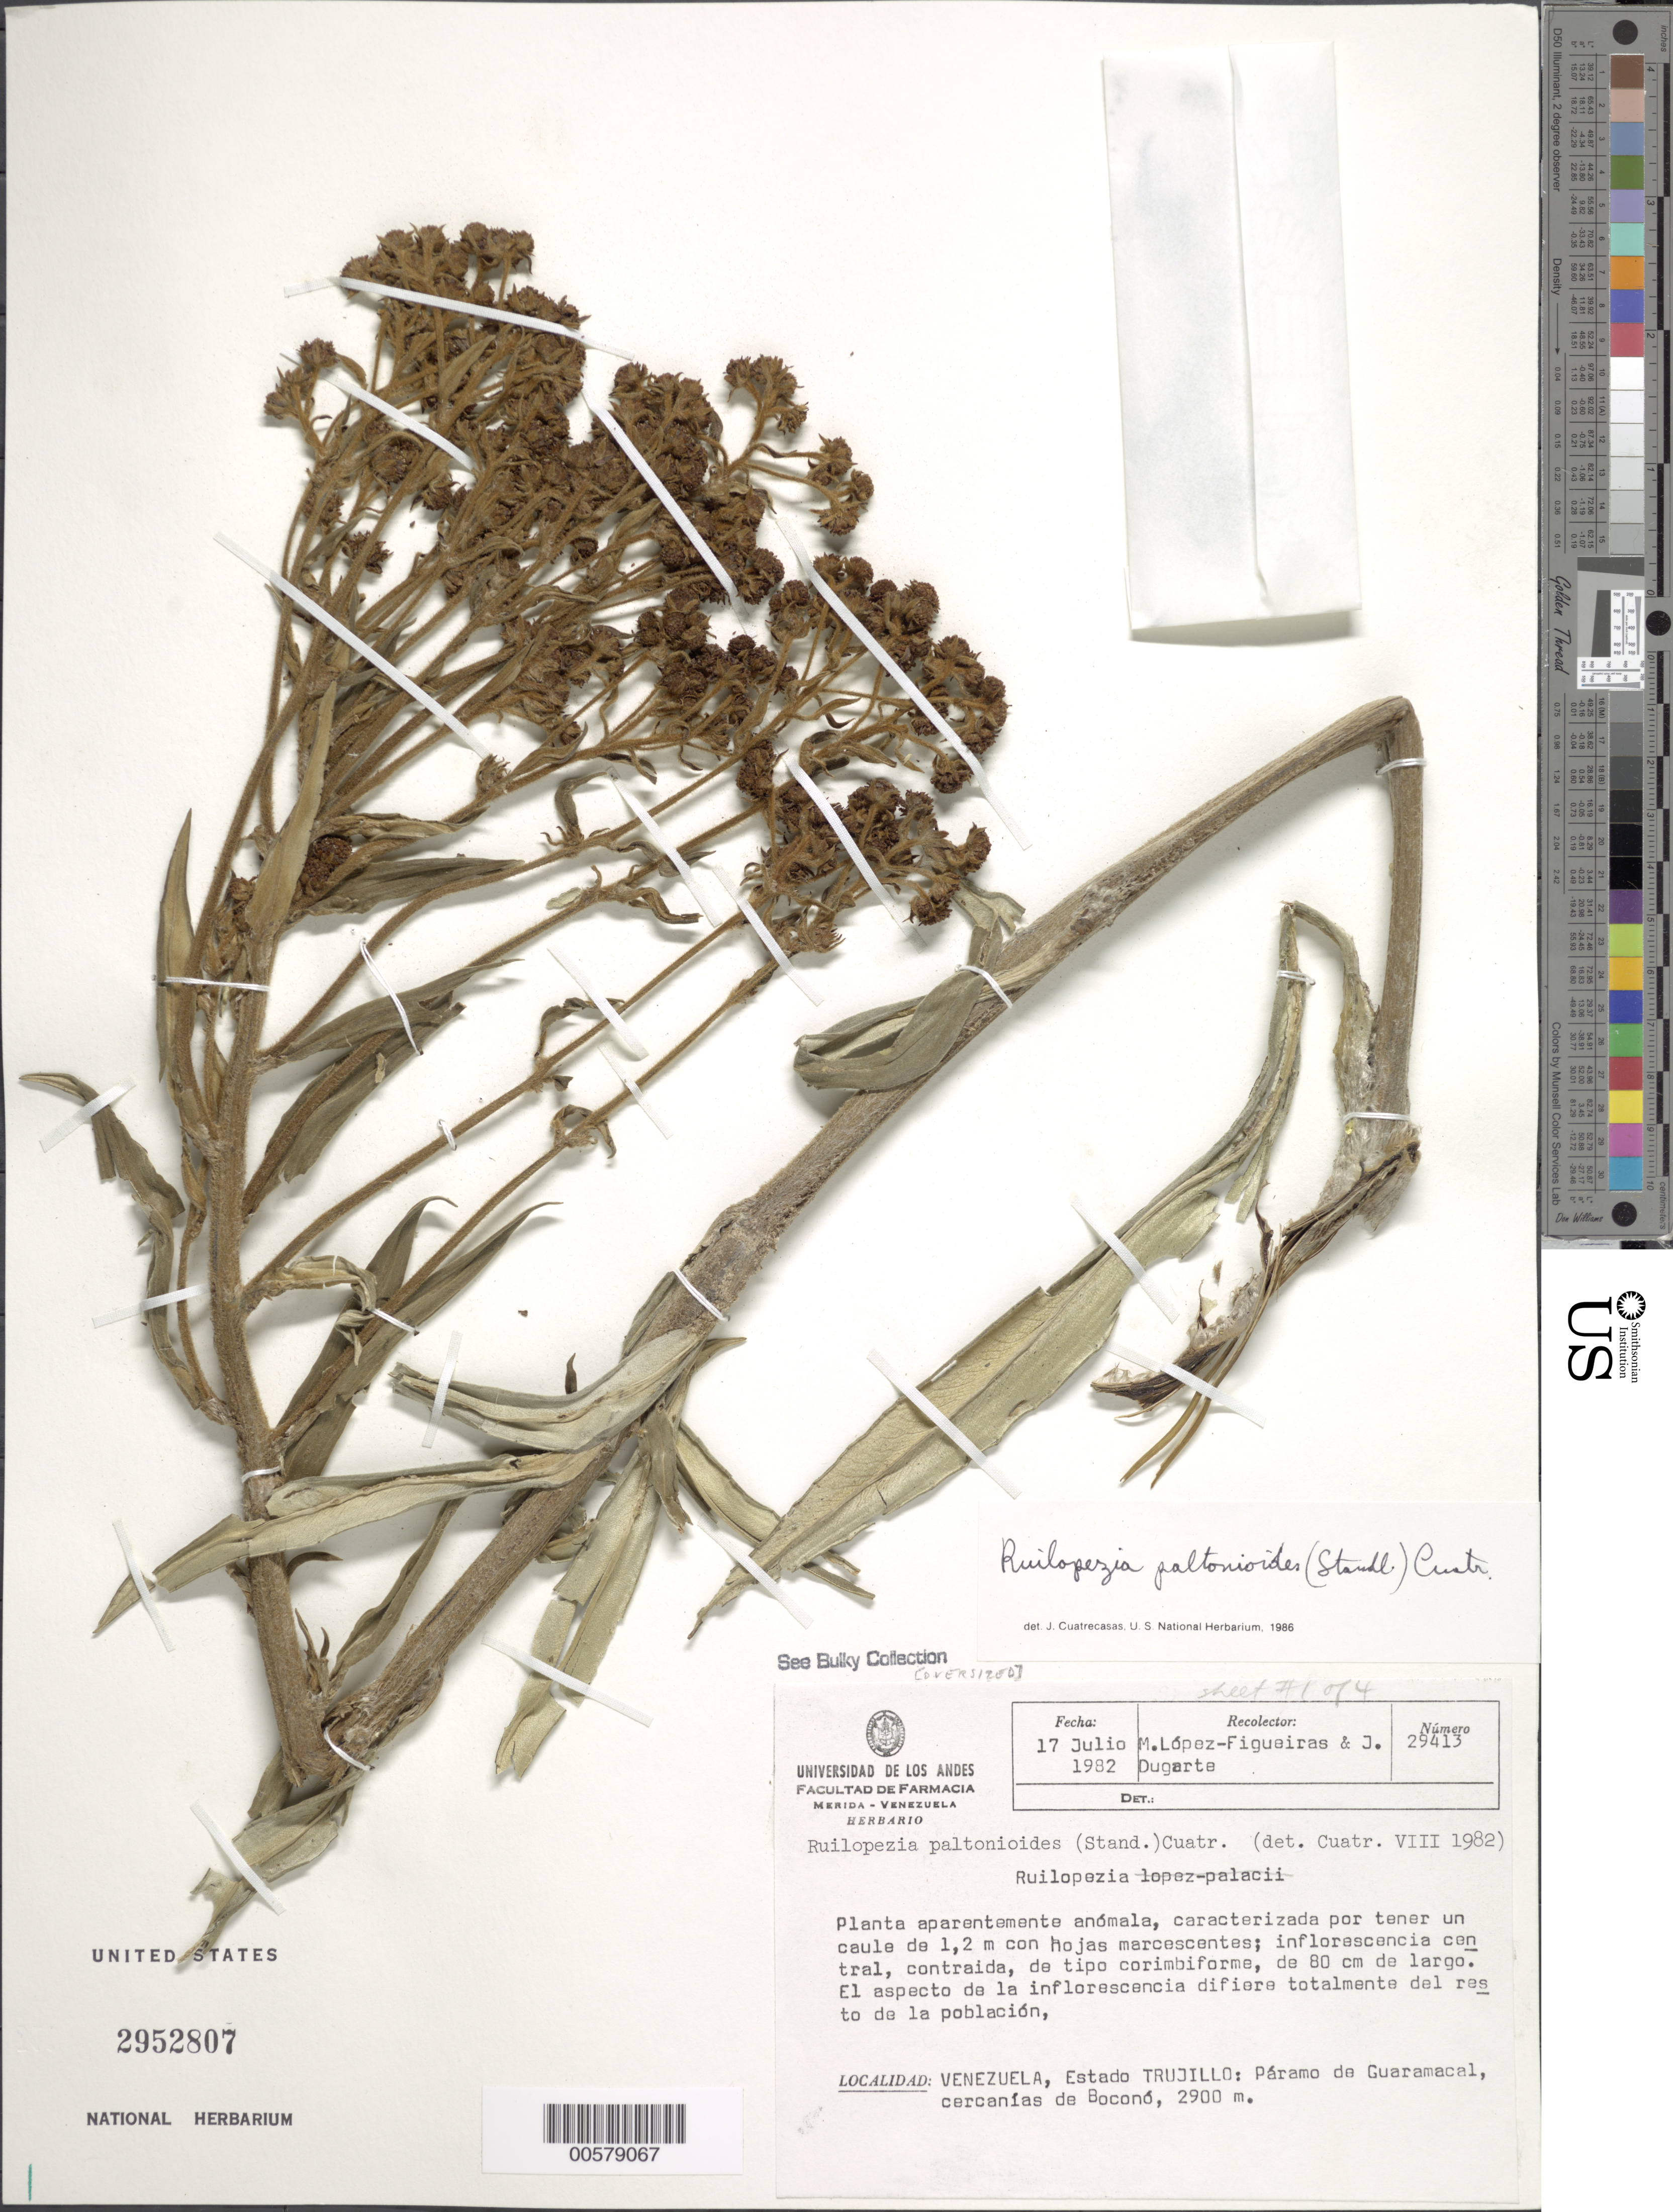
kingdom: Plantae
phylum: Tracheophyta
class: Magnoliopsida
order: Asterales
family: Asteraceae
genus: Ruilopezia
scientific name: Ruilopezia paltonioides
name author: (Standl.) Cuatrec.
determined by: Cuatrecasas, J.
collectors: M. López Figueiras & J. Ougarte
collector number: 29413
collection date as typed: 17 Jul 1982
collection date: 1982-07-17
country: Venezuela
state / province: Trujillo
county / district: Boconó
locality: Páramo de Guaramacal, cercanías de Boconó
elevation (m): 2900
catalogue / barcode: US 2952807